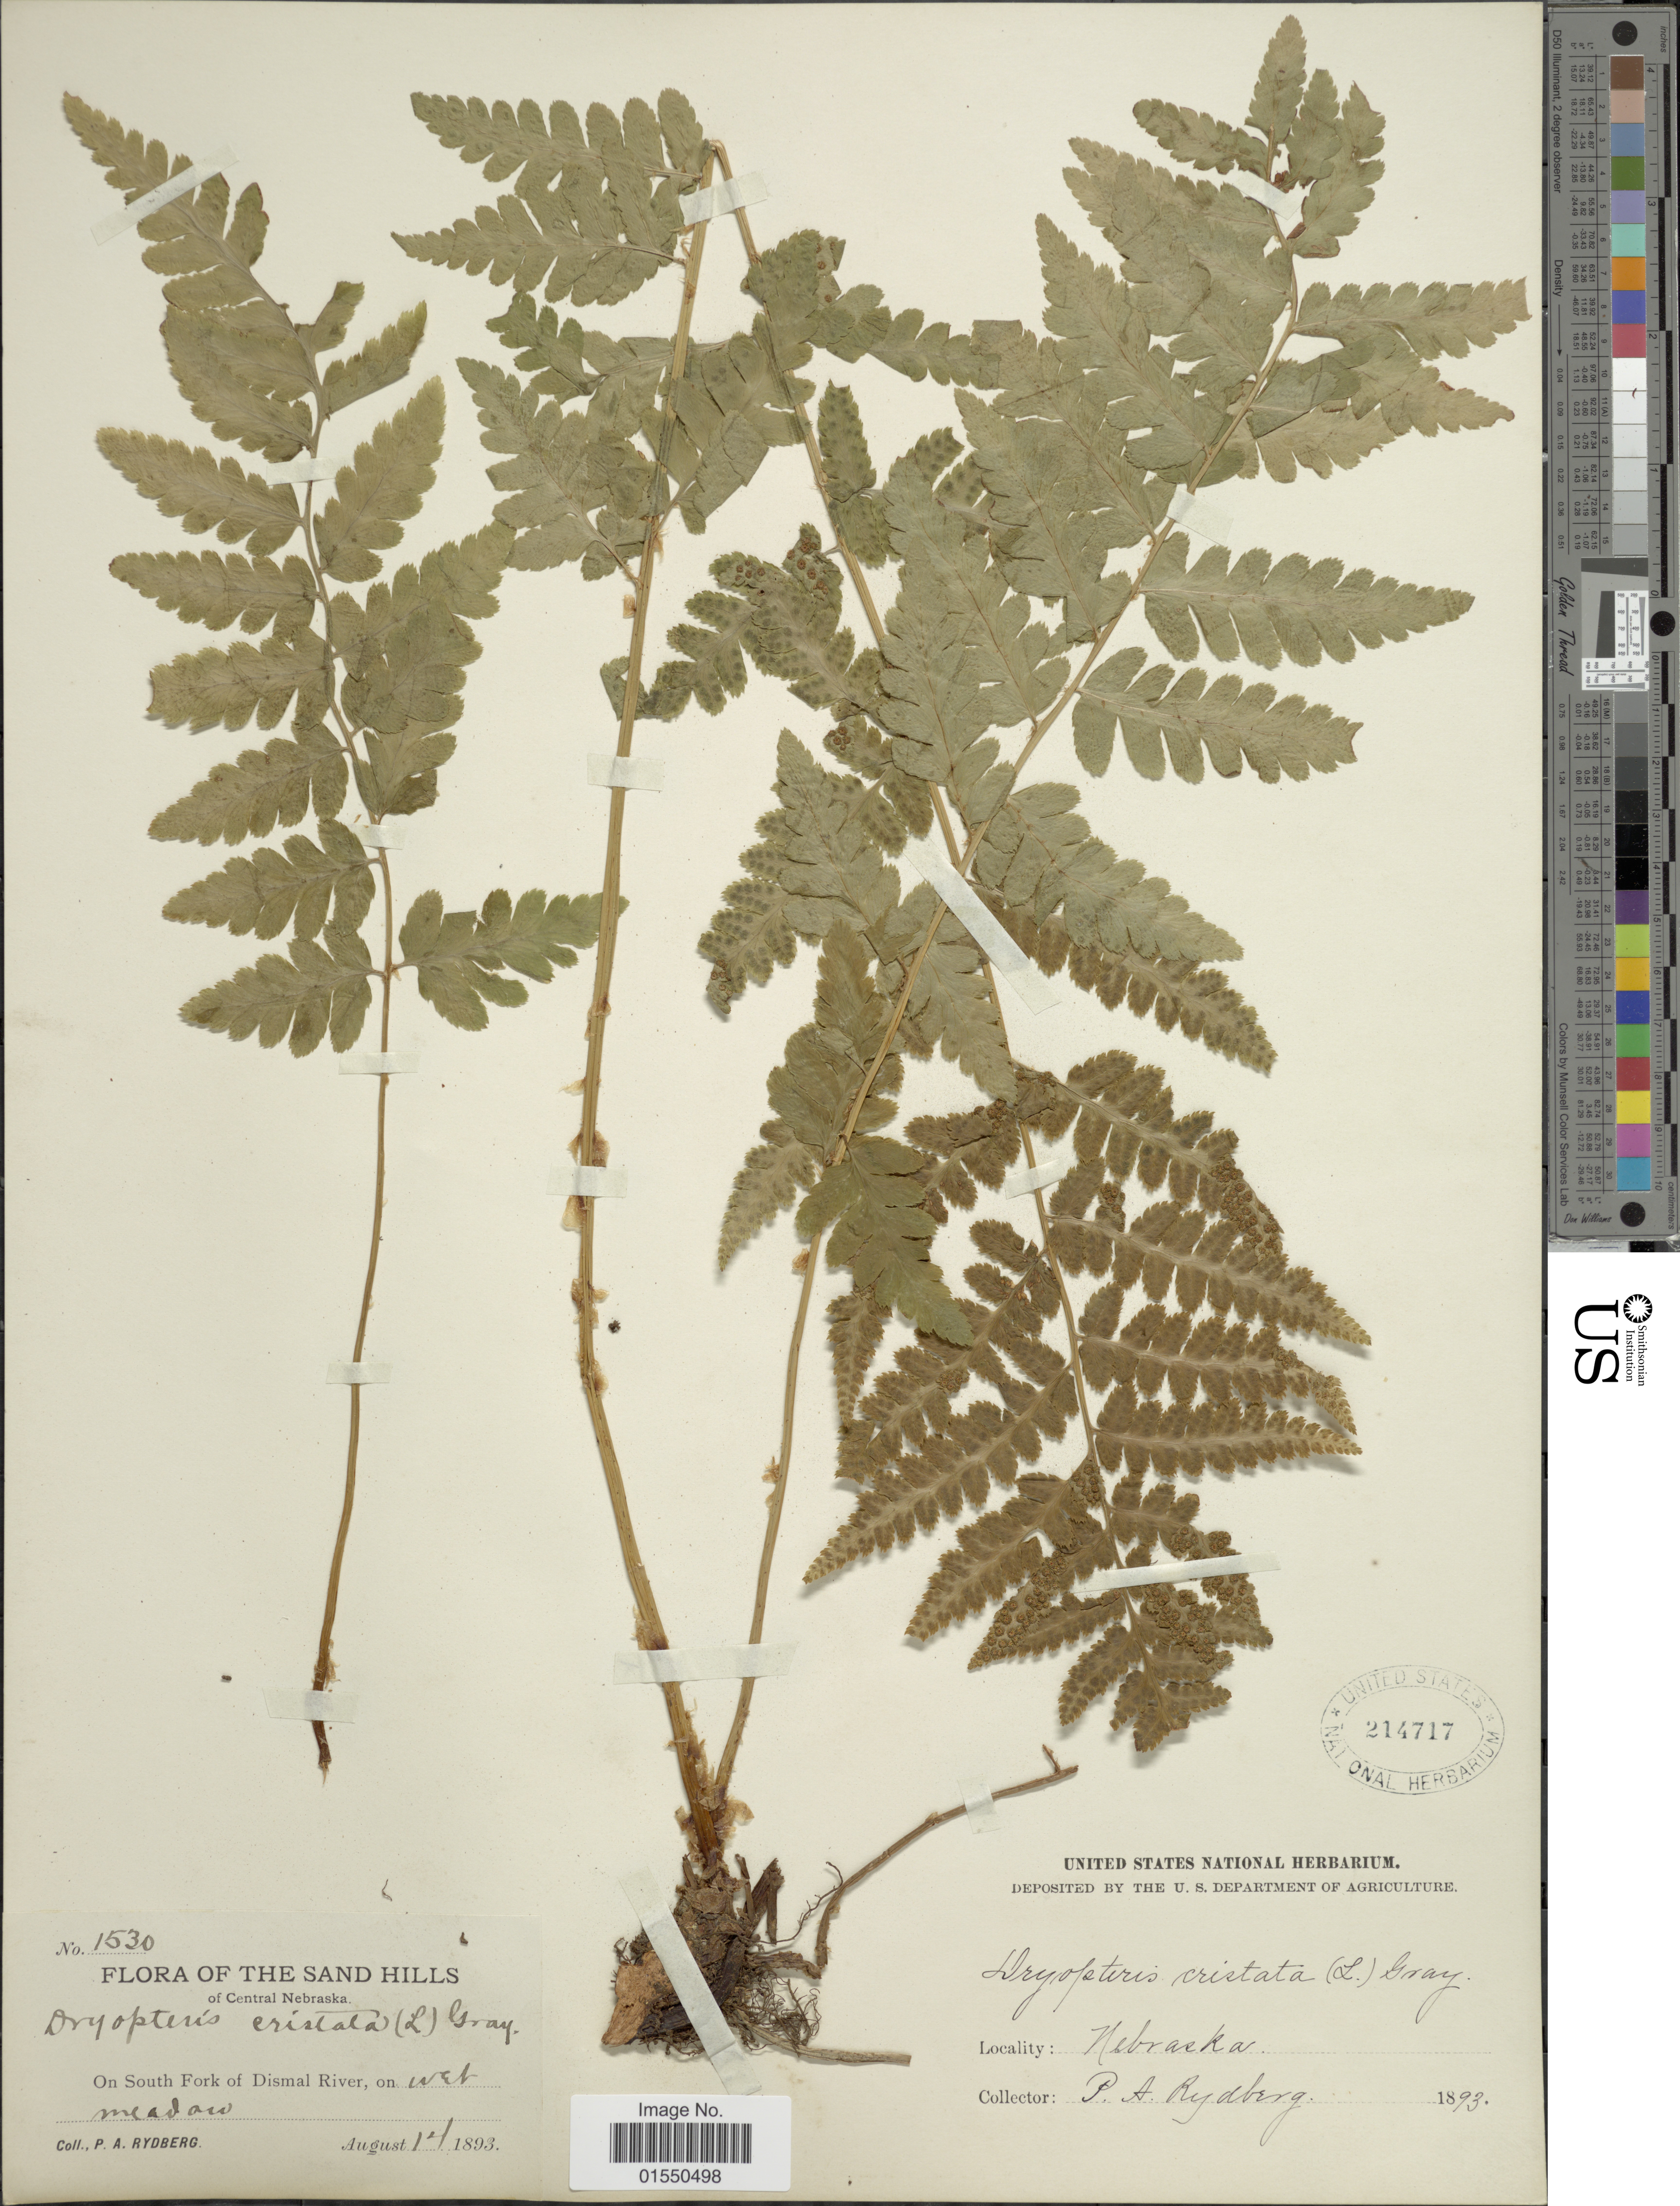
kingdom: Plantae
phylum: Tracheophyta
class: Polypodiopsida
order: Polypodiales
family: Dryopteridaceae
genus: Dryopteris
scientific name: Dryopteris cristata var. spinulosa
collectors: P. A. Rydberg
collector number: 1530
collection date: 1893-08-01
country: United States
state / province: Nebraska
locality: The Sand Hills, Central Nebraska, On South Fork of Dismal River, on wet meadow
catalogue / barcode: US 214717